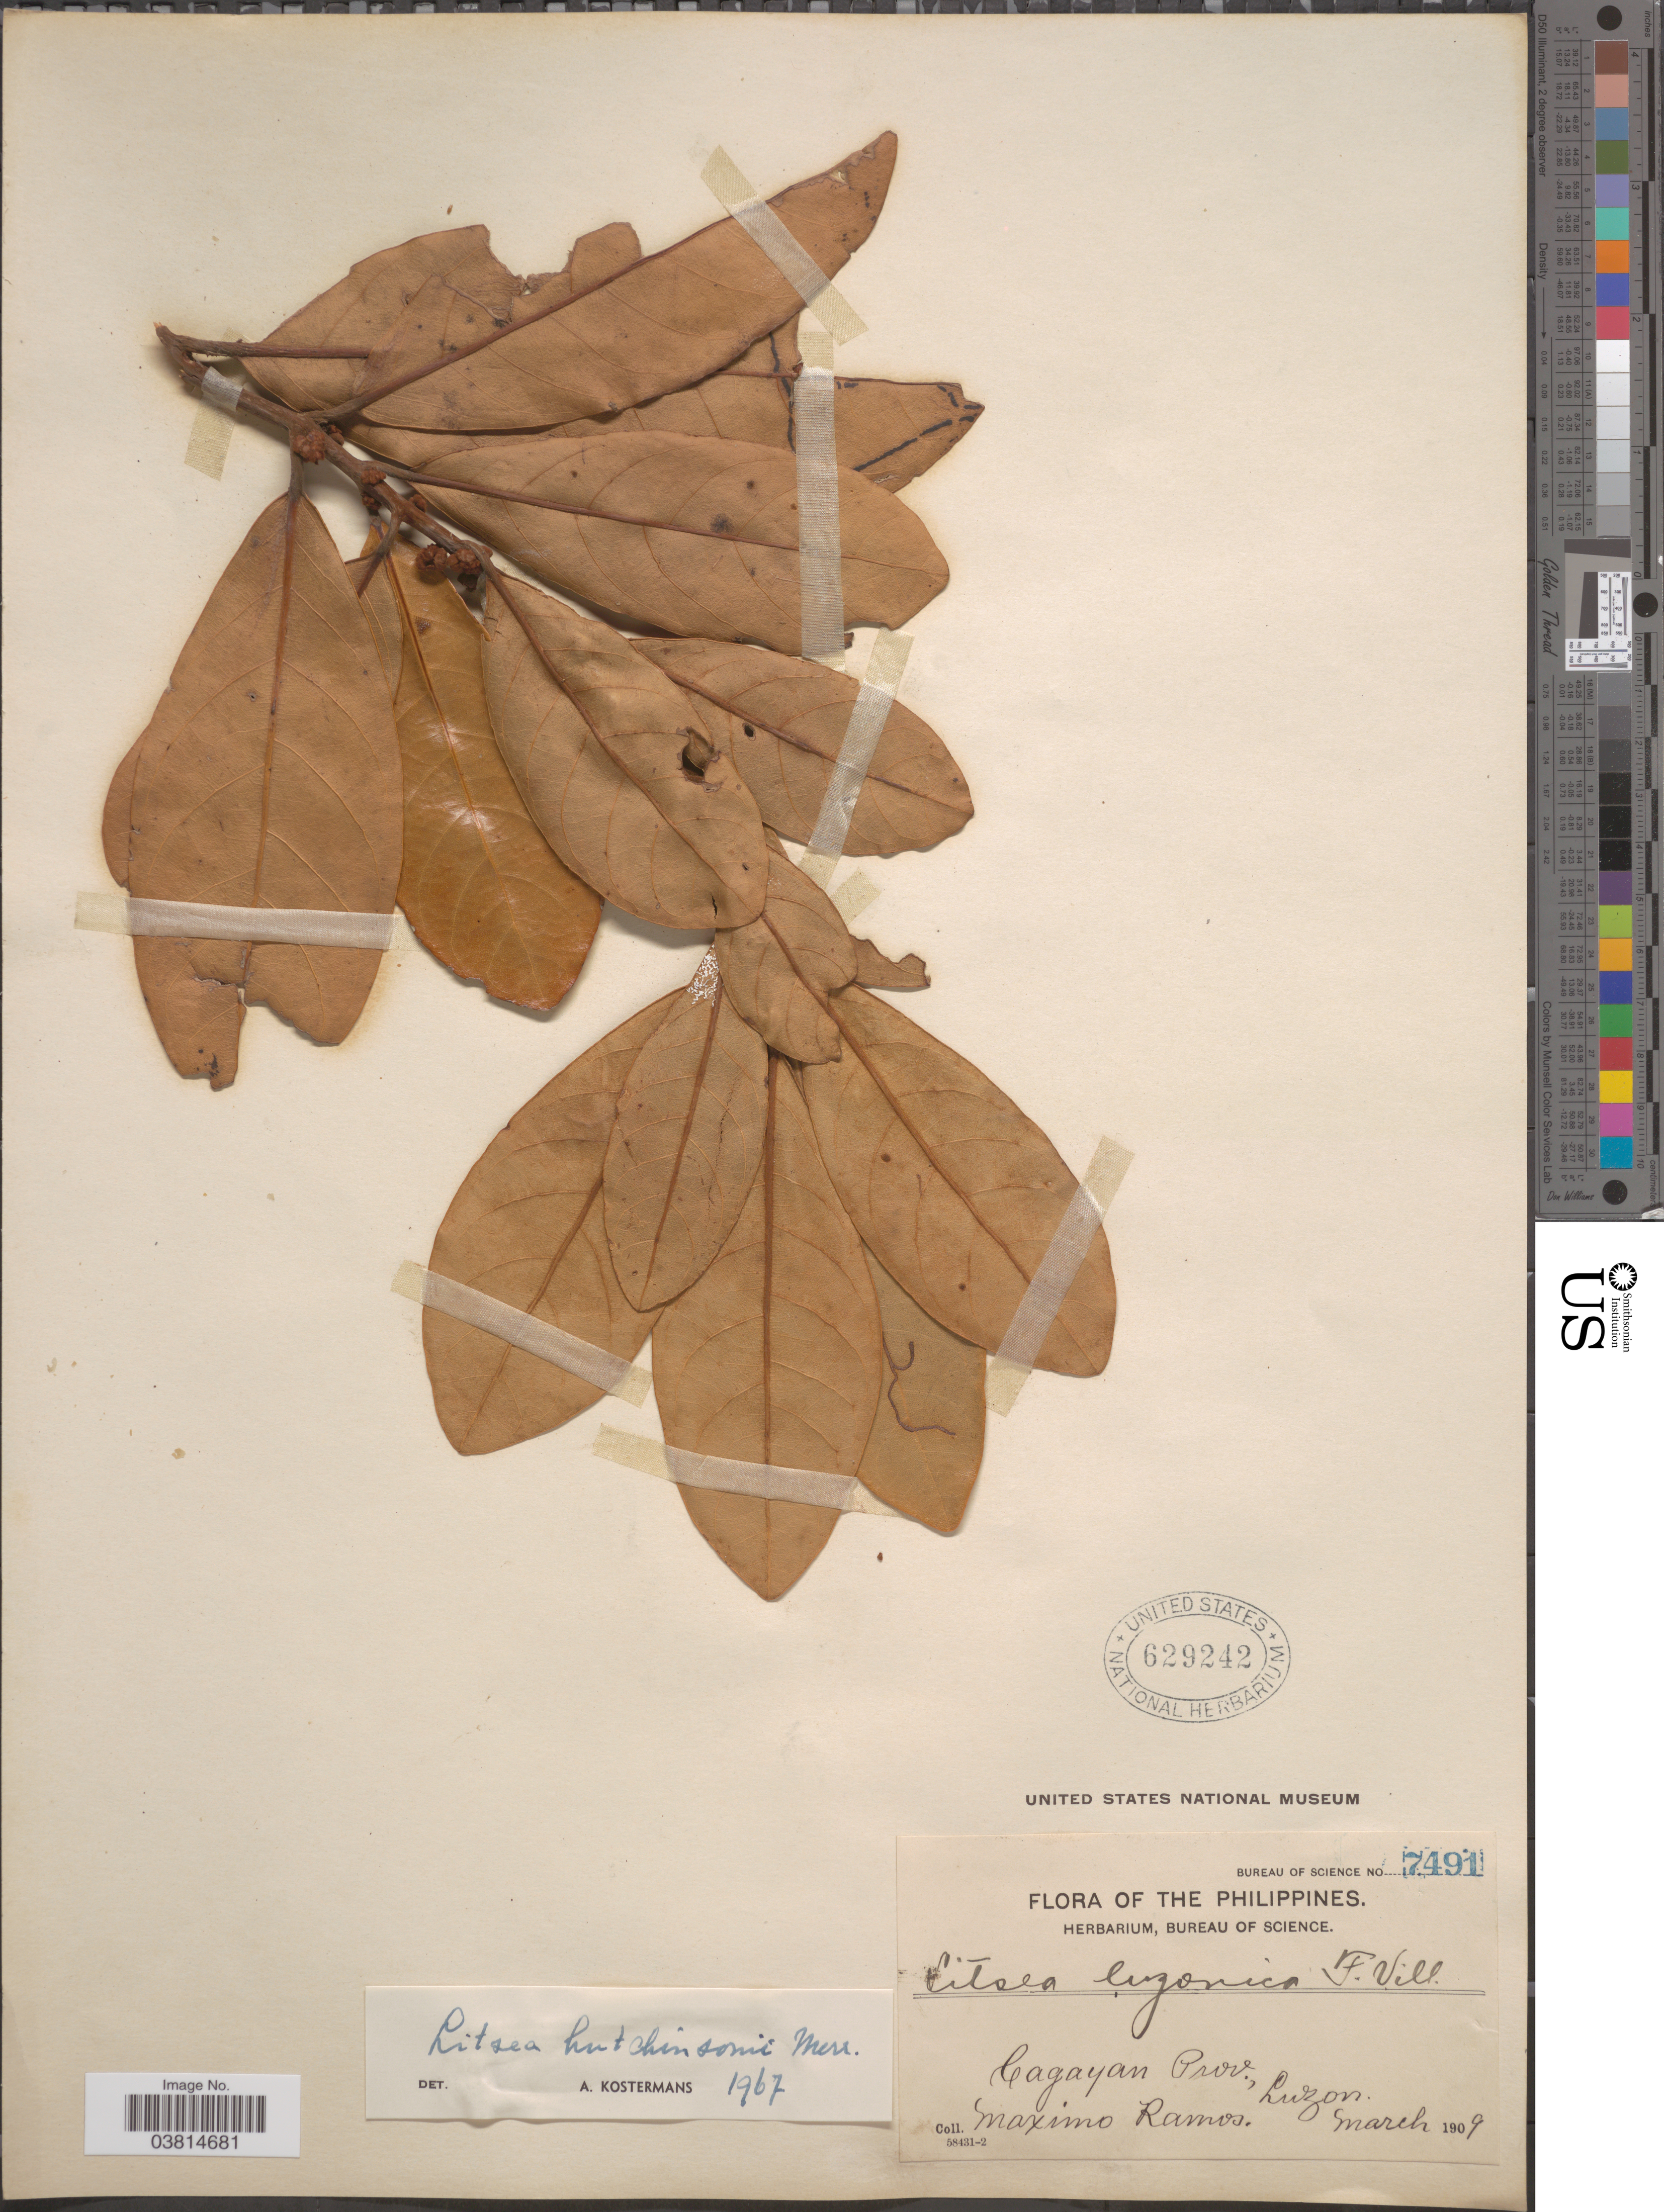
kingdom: Plantae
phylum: Tracheophyta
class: Magnoliopsida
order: Laurales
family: Lauraceae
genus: Litsea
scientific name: Litsea hutchinsonii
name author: Merr.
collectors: M. Ramos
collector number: Bureau of Science 7491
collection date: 1909-03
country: Philippines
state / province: Cagayan Valley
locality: Cagayan Prov., Luzon.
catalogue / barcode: US 629242